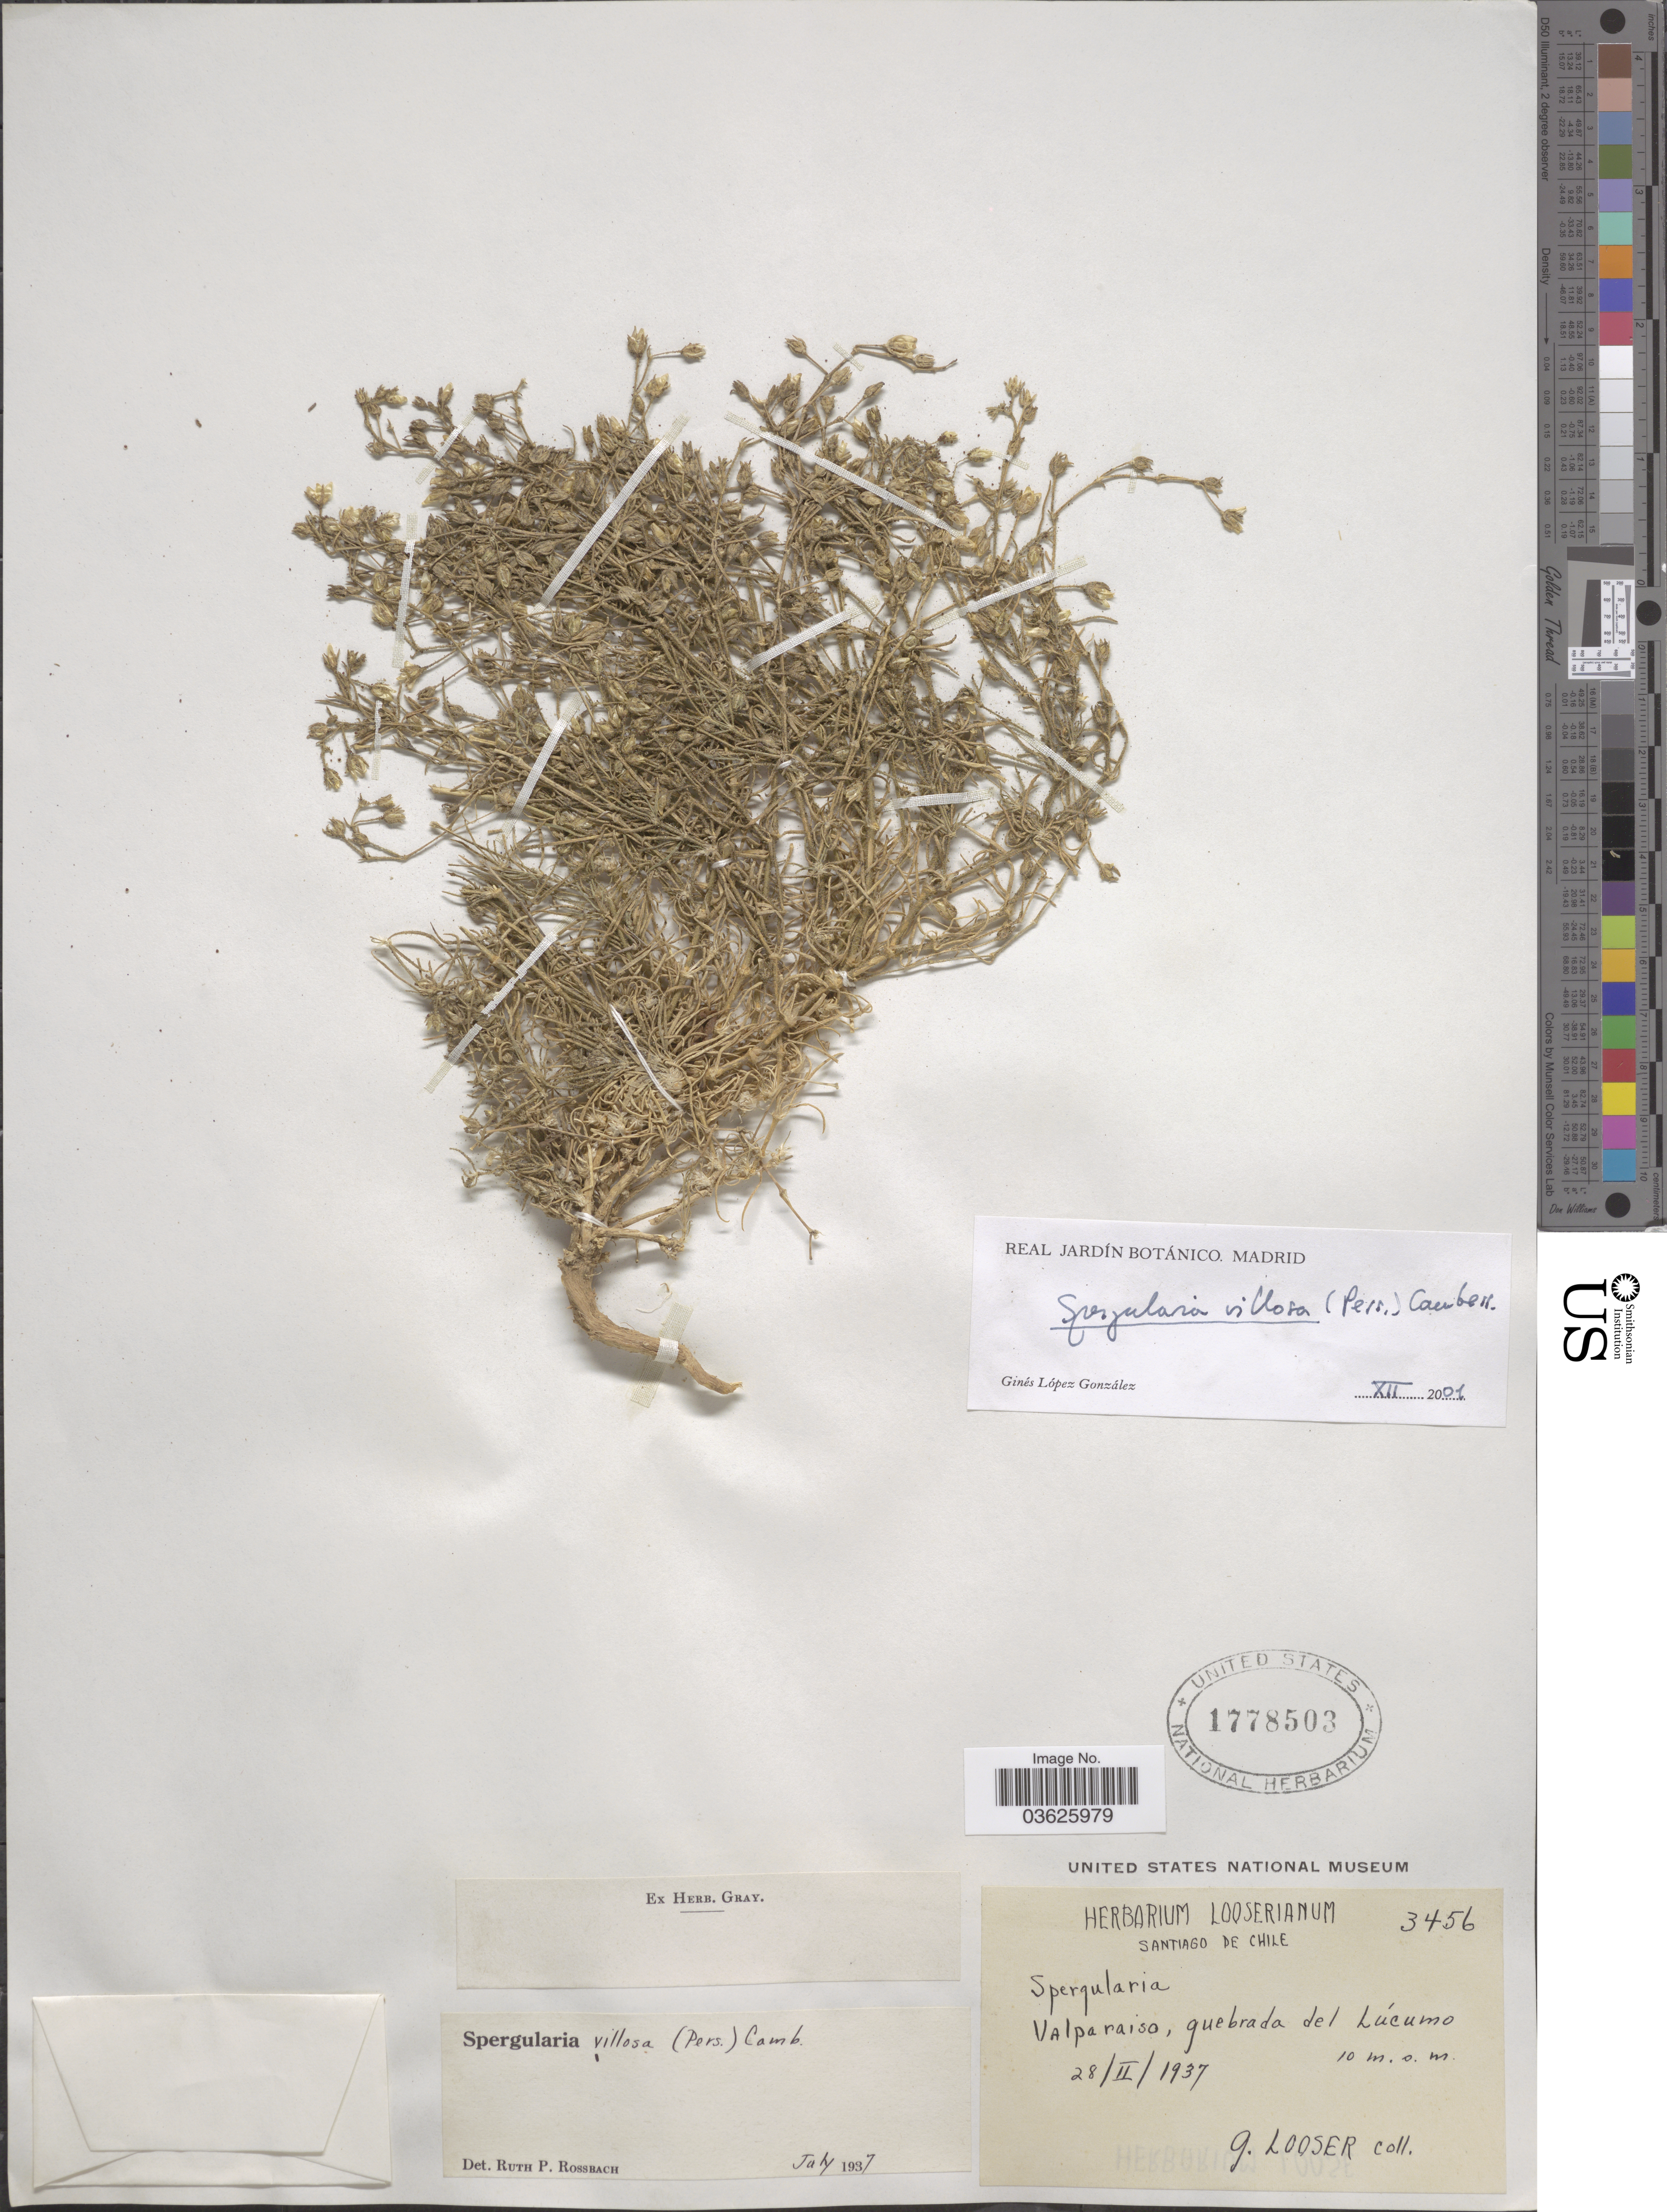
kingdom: Plantae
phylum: Tracheophyta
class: Magnoliopsida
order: Caryophyllales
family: Caryophyllaceae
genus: Spergularia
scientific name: Spergularia villosa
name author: (Pers.) Cambess.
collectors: G. Looser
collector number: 3456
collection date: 1937-02-28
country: Chile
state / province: Valparaíso (V)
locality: Santiago de Chile. [unsure placement] Valparaiso, quebrada del Lúcumo.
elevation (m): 10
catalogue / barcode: US 1778503